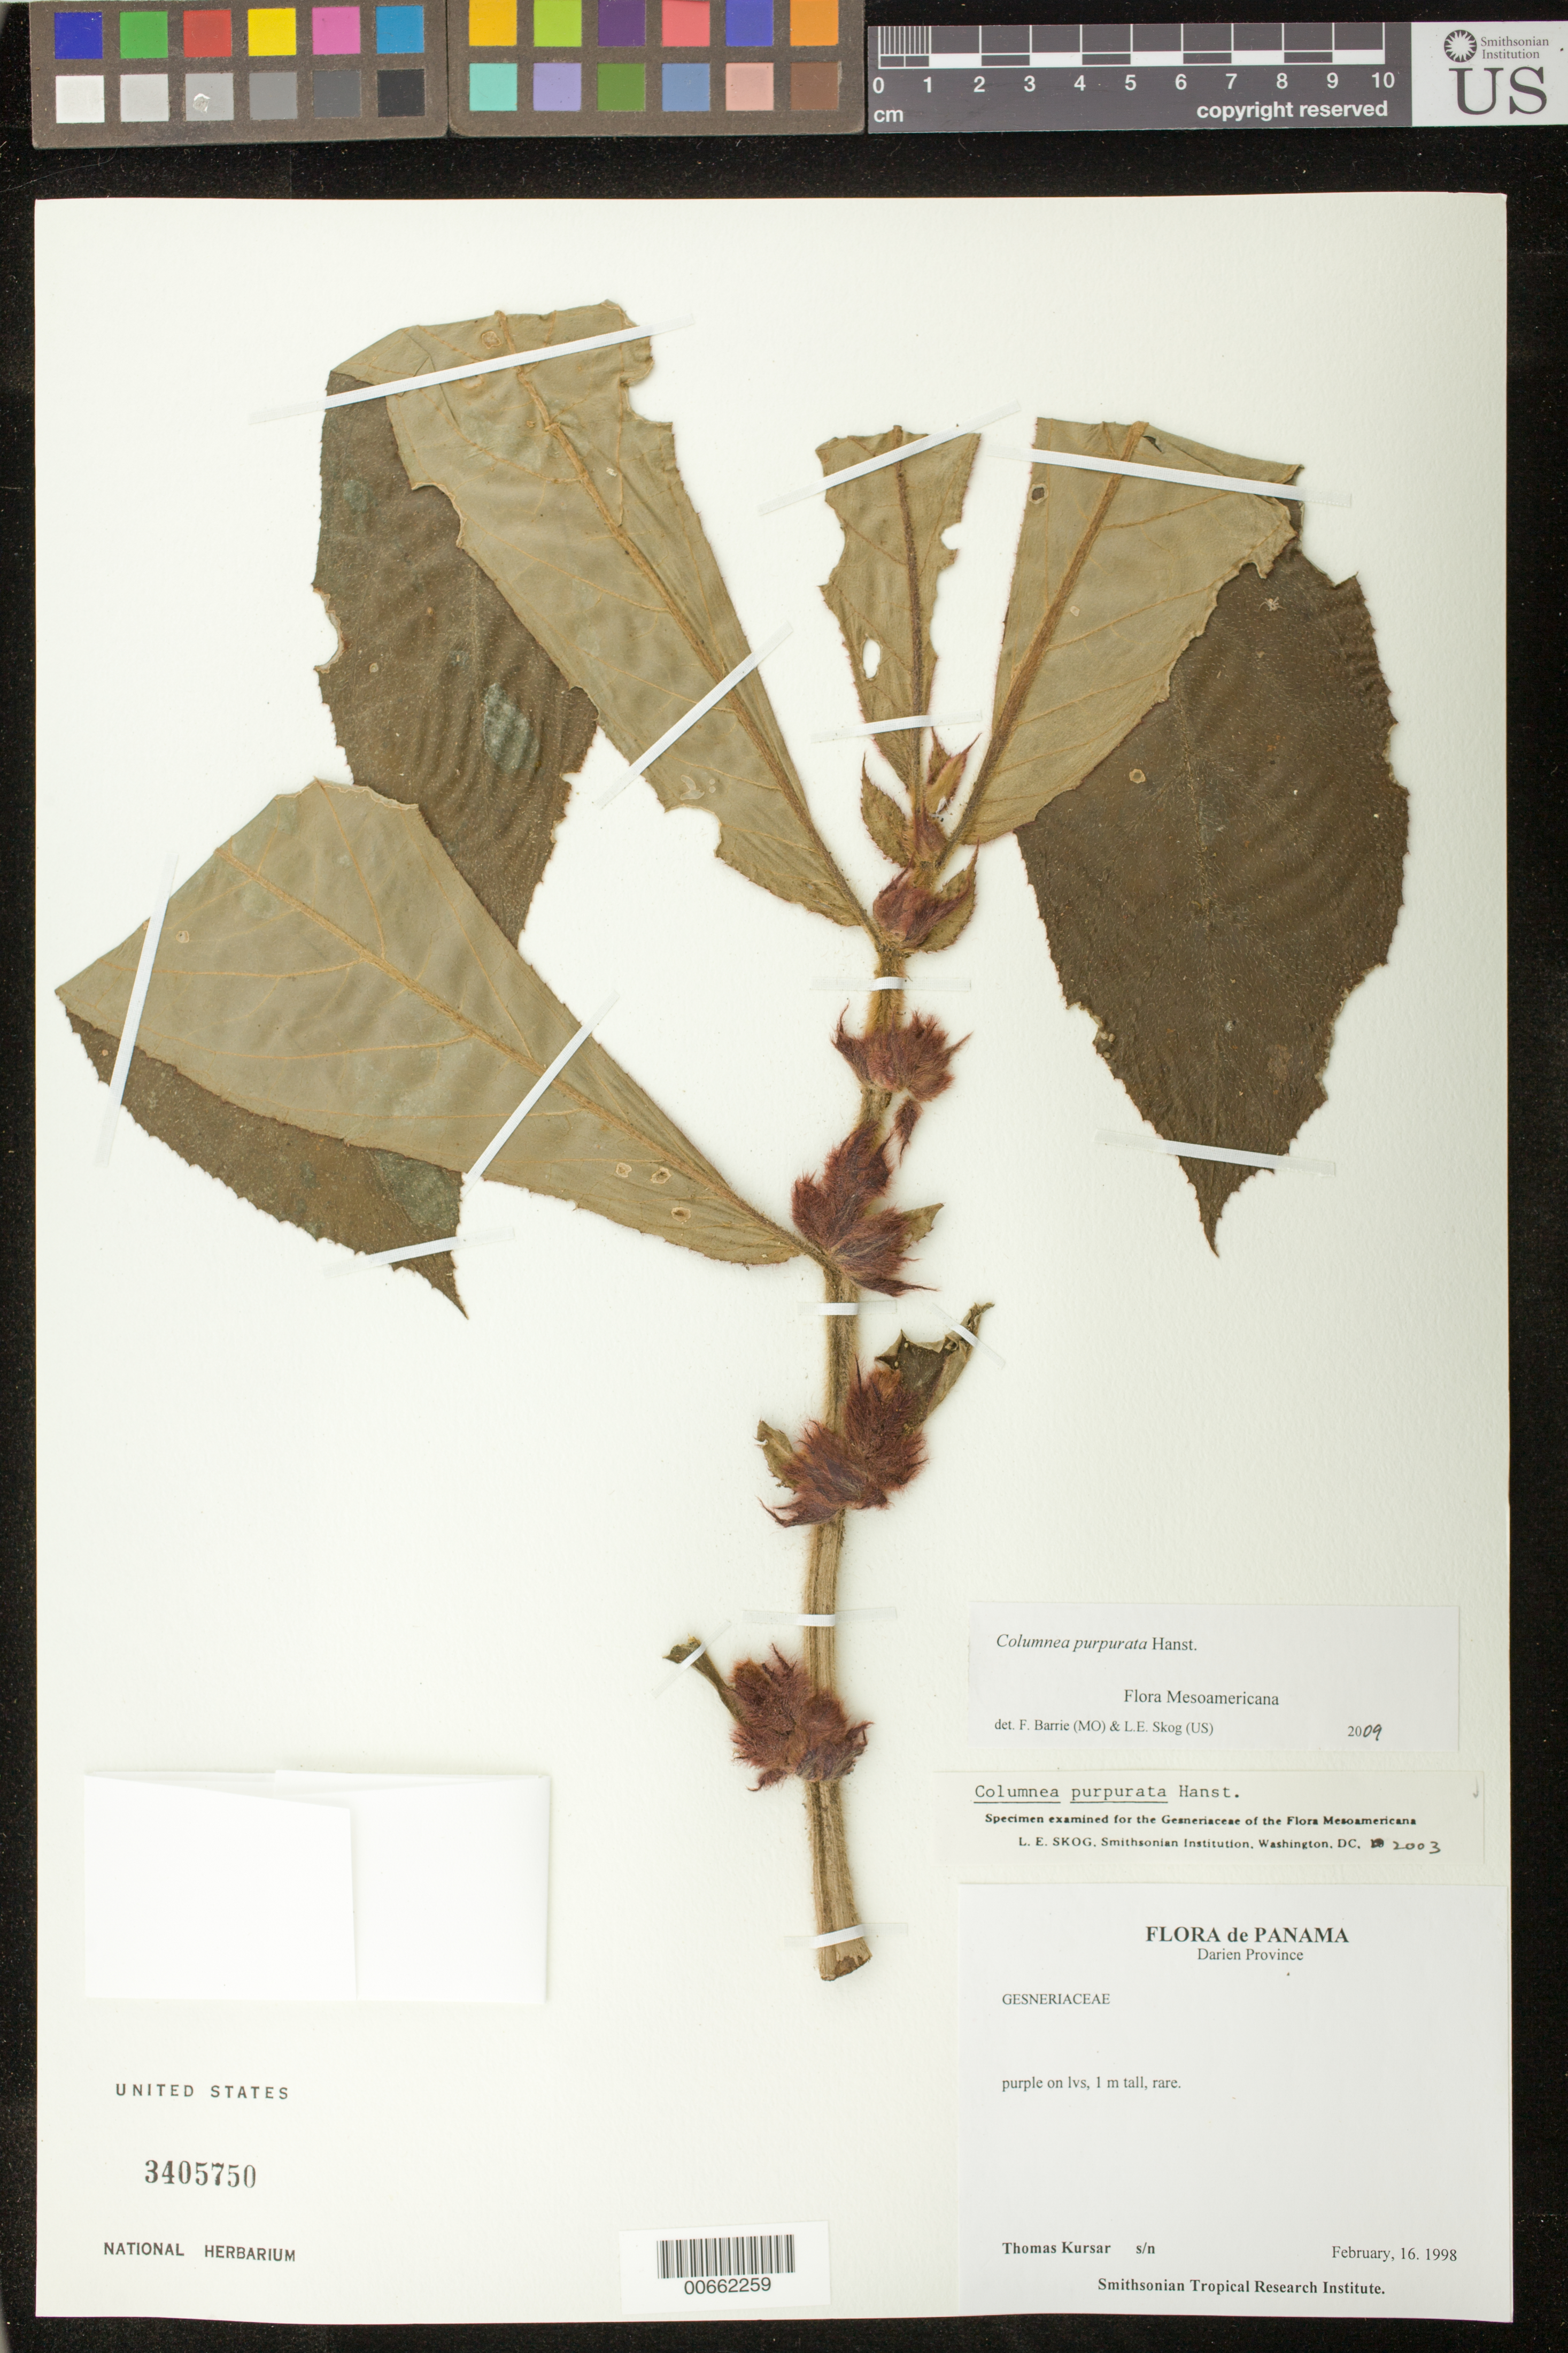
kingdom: Plantae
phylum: Tracheophyta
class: Magnoliopsida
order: Lamiales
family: Gesneriaceae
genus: Columnea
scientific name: Columnea purpurata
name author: Hanst.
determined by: Skog, Laurence E.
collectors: T. Kursar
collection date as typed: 16 Feb 1998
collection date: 1998-02-16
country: Panama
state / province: Darién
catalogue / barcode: US 3405750